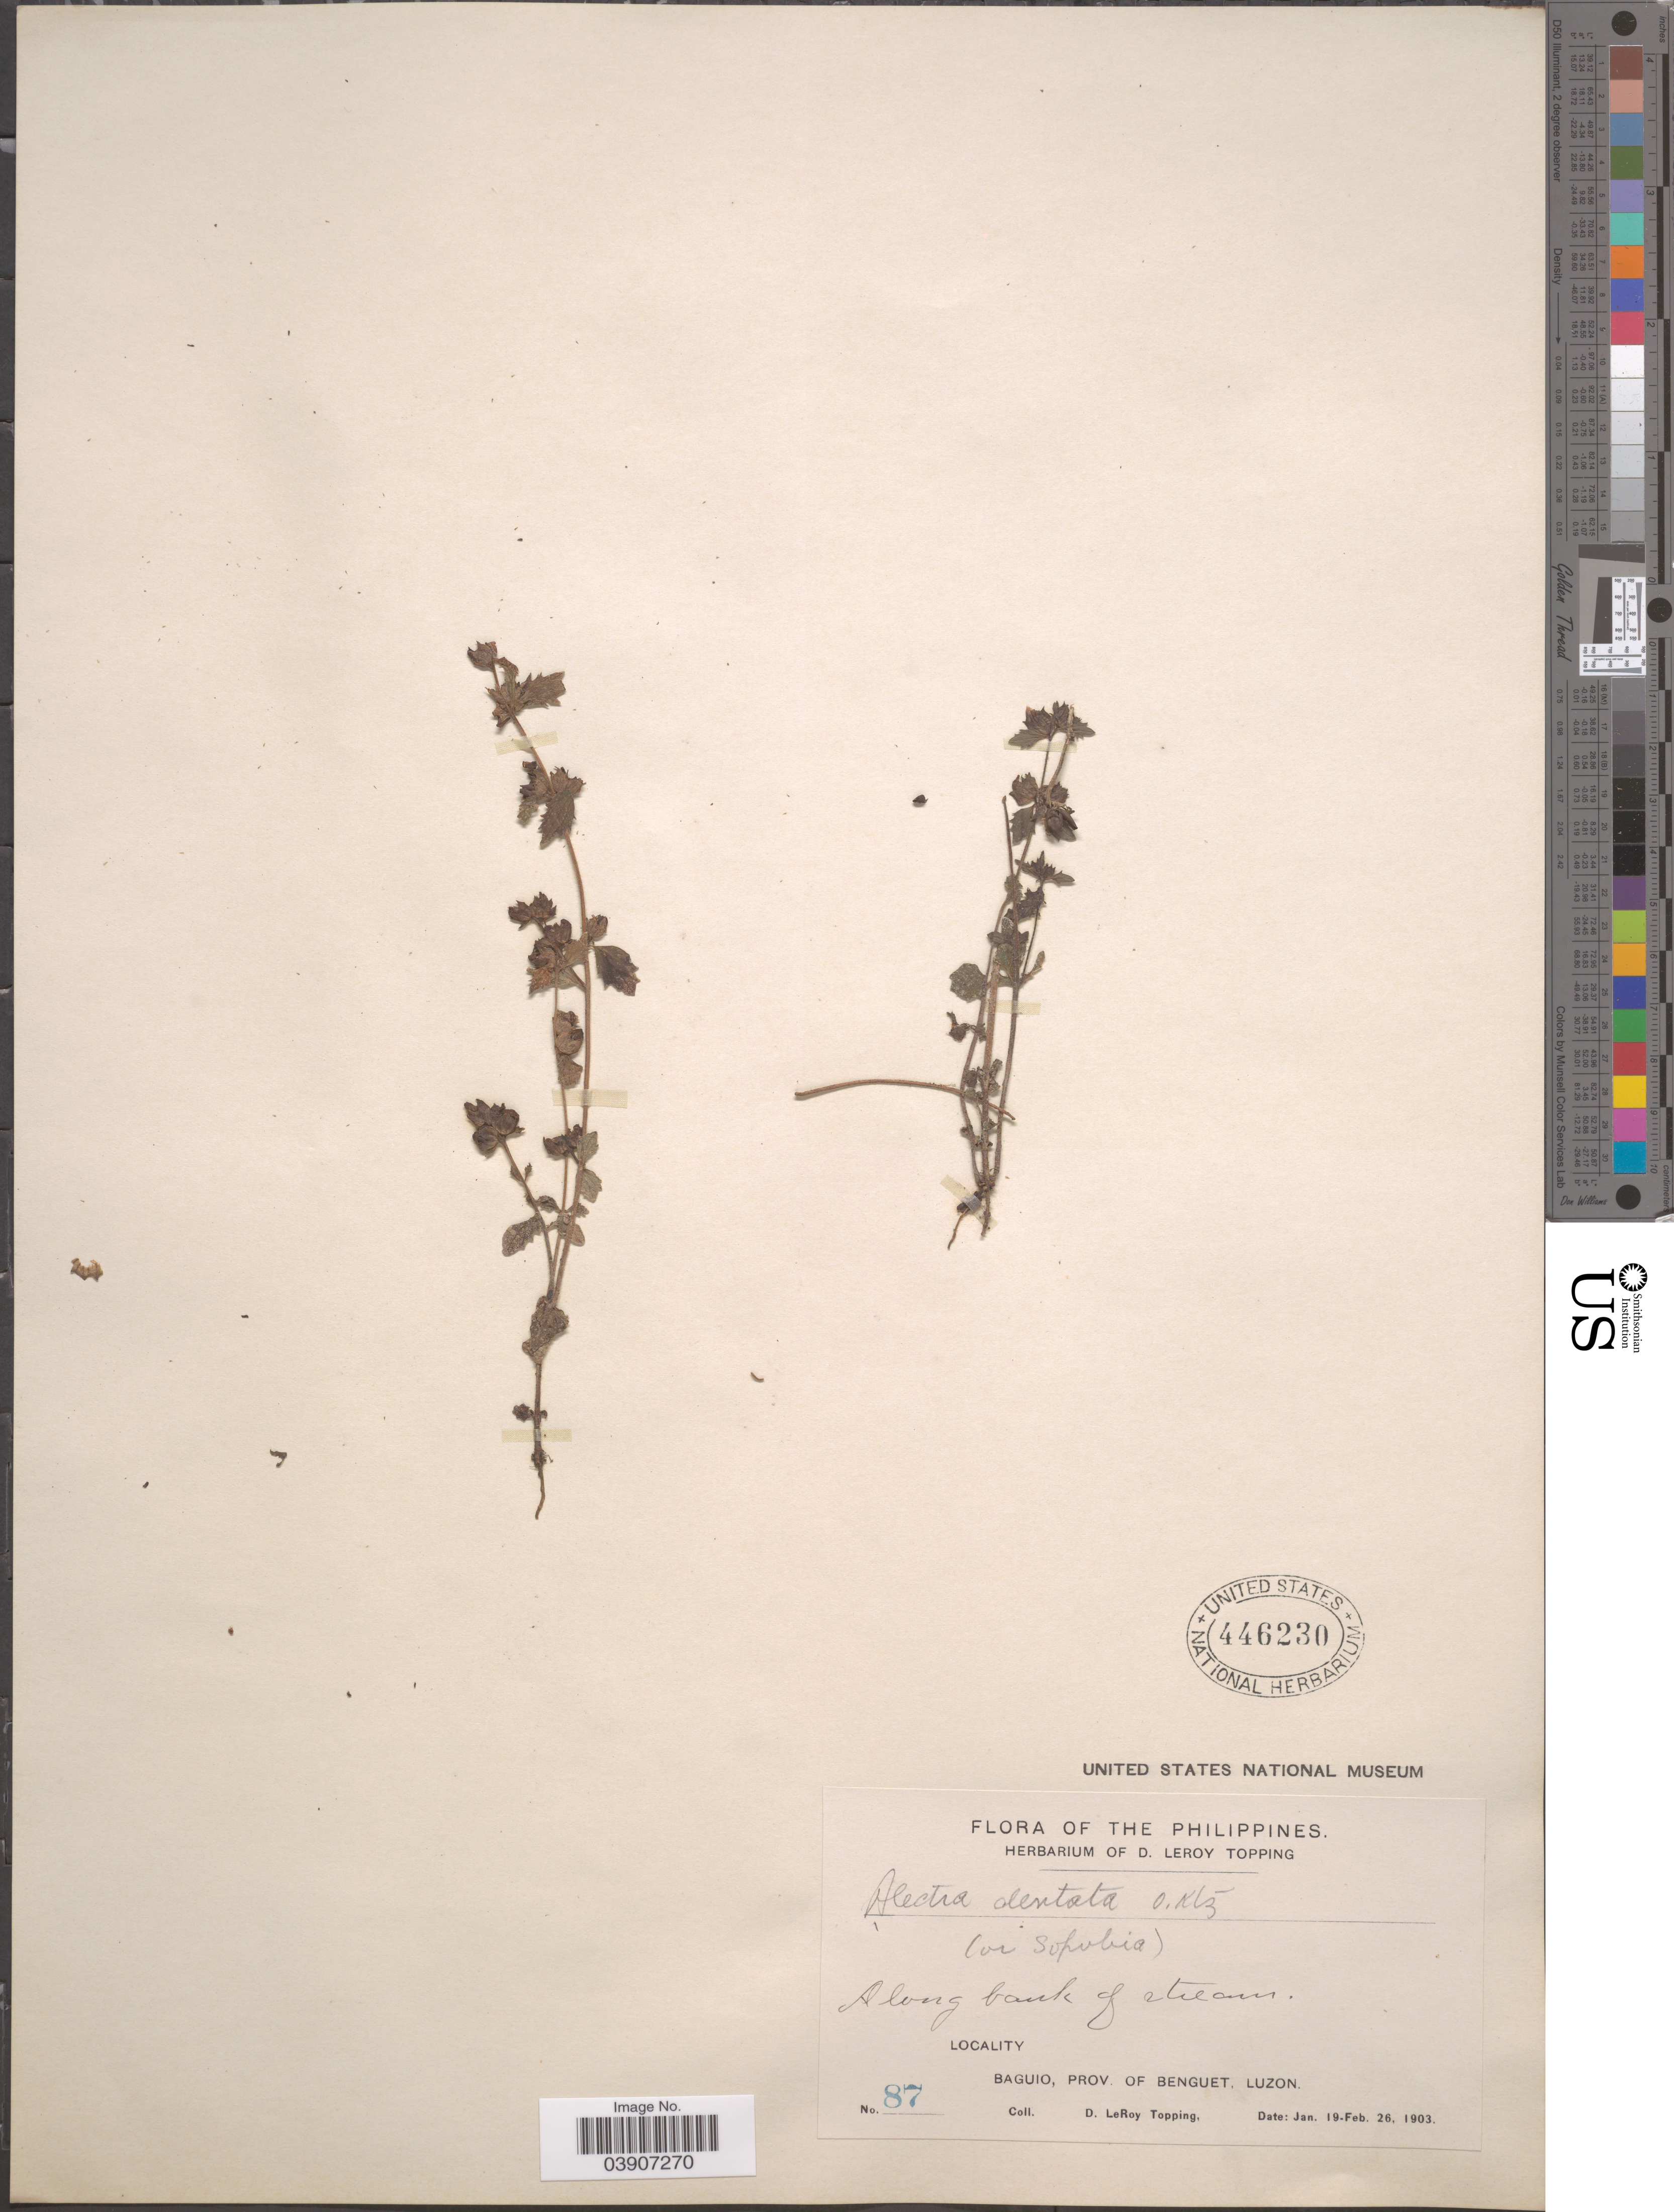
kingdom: Plantae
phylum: Tracheophyta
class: Magnoliopsida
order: Lamiales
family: Orobanchaceae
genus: Alectra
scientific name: Alectra dentata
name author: Kuntze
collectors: D. L. Topping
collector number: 87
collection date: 1903-01-19/1903-02-26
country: Philippines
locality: Along bank of stream. Baguio, Prov. de Benguet. Luzon.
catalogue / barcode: US 446230